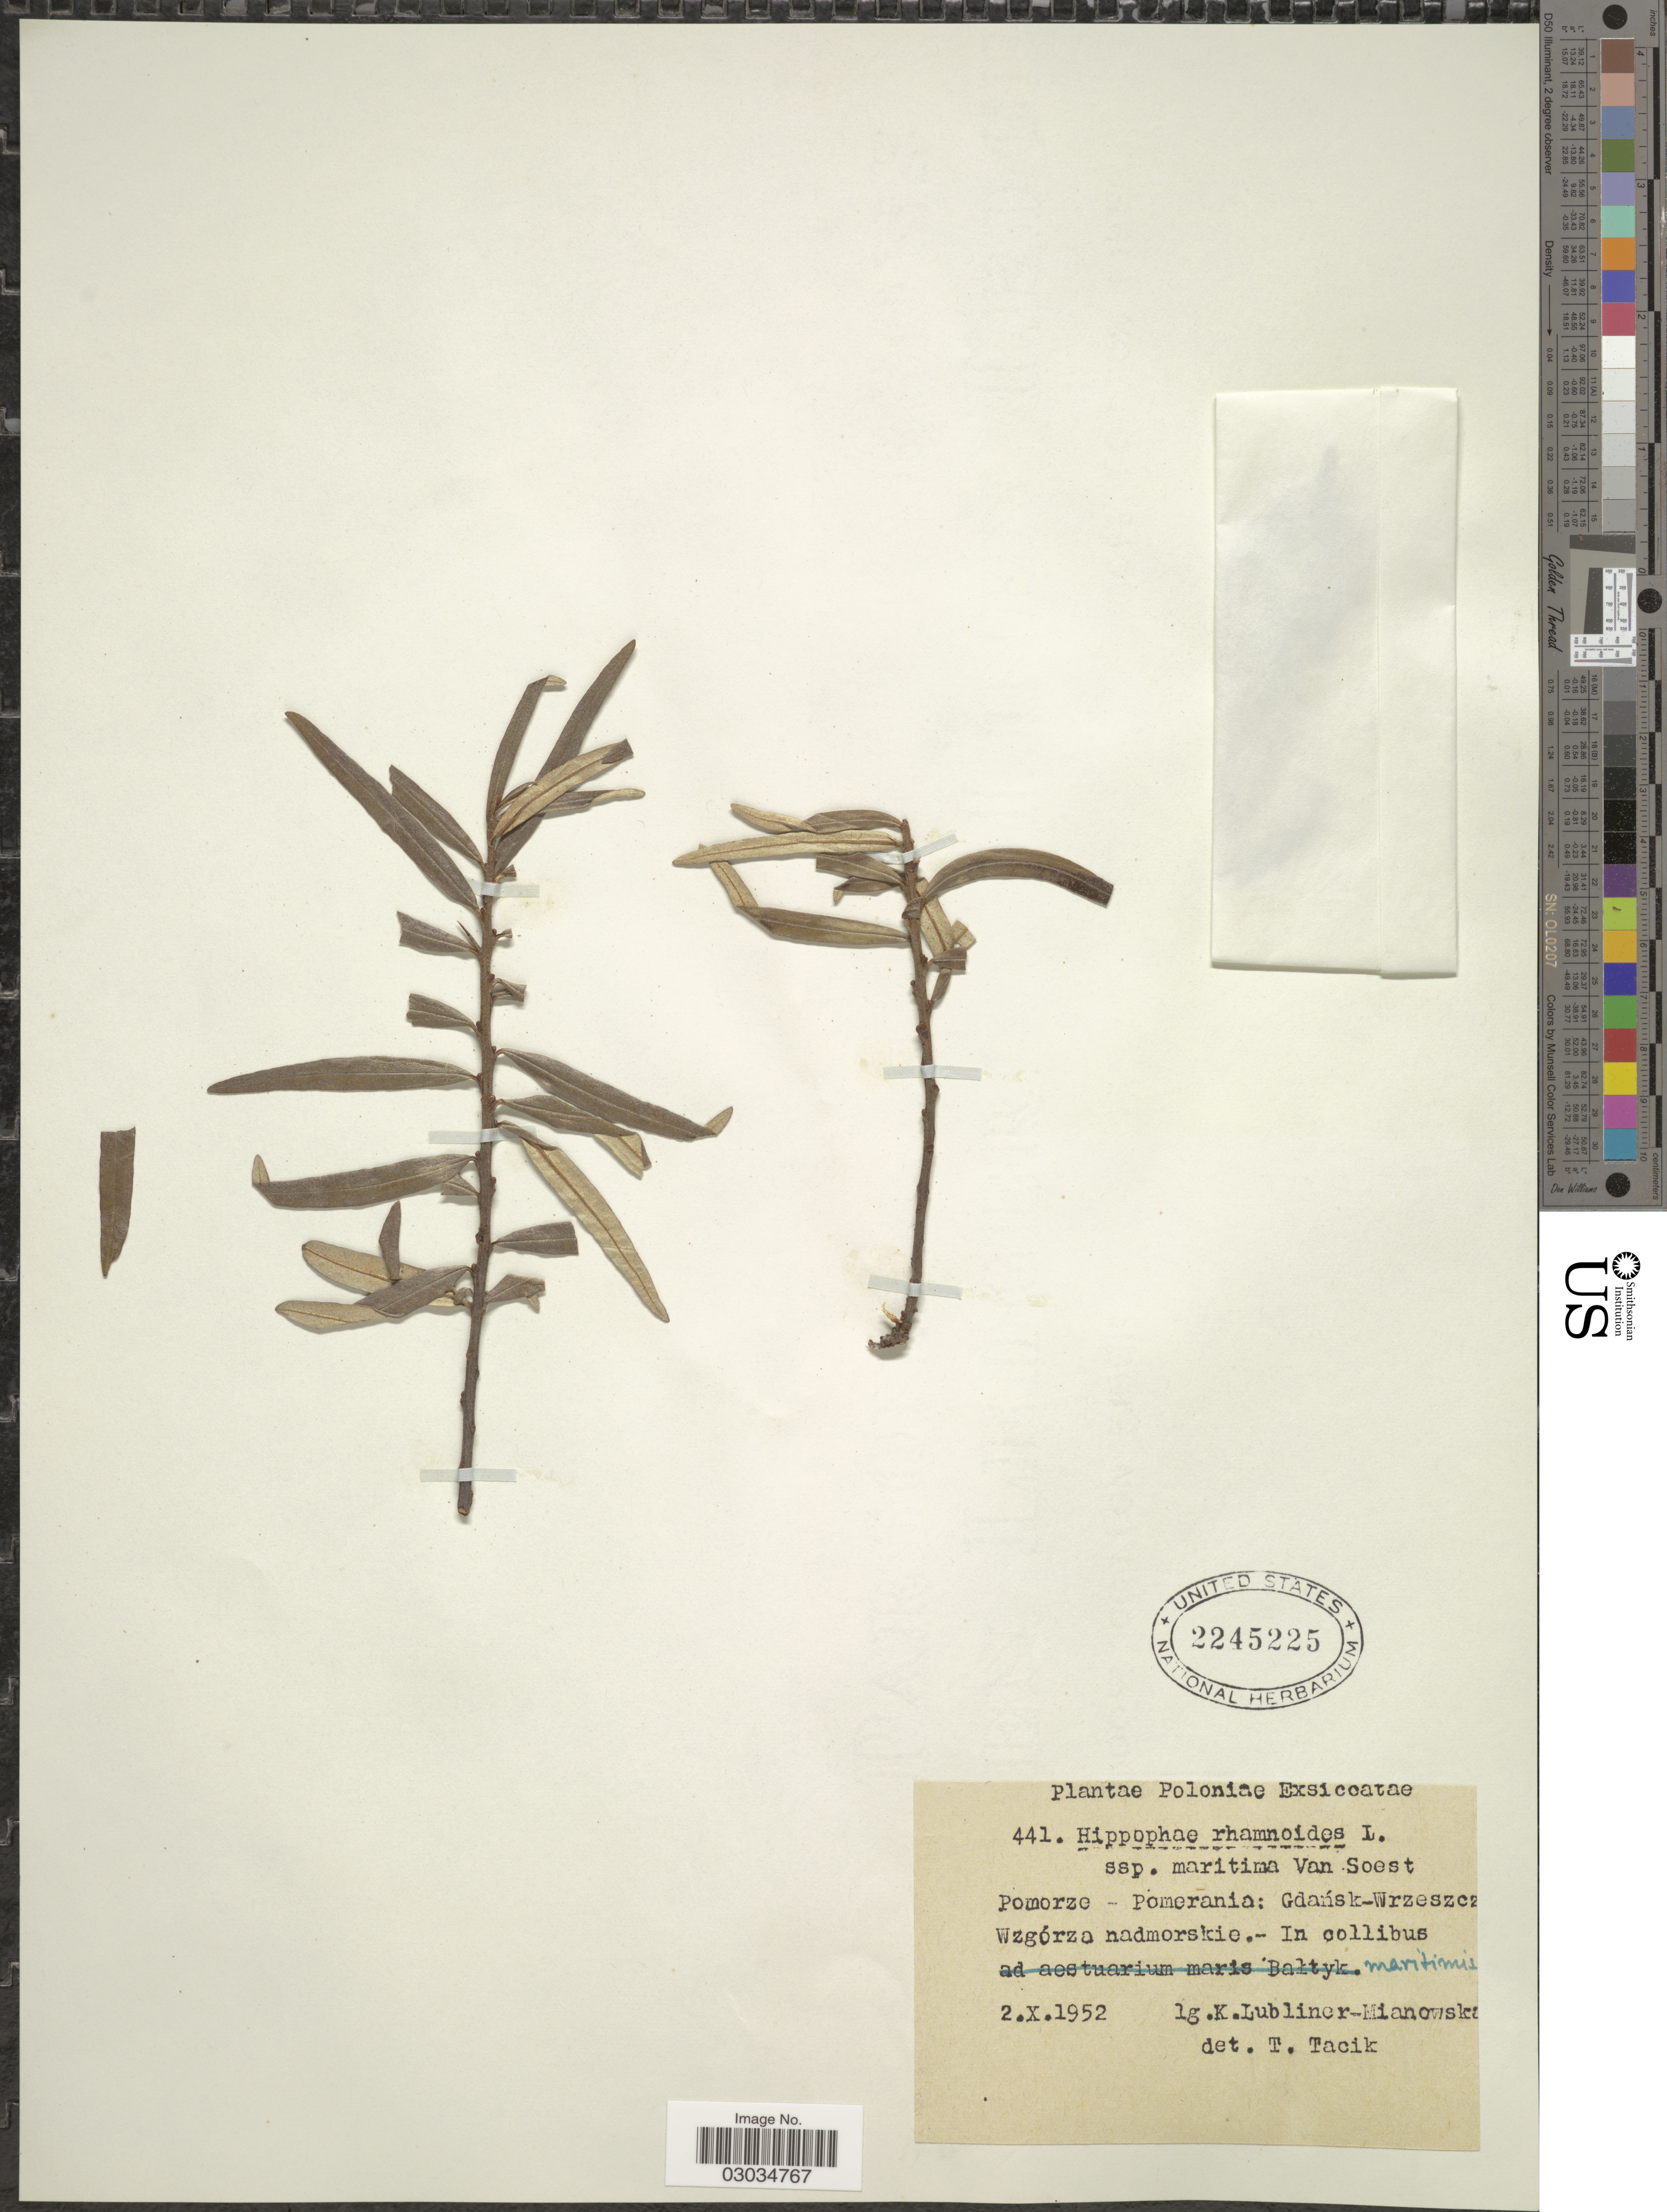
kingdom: Plantae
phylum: Tracheophyta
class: Magnoliopsida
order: Rosales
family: Elaeagnaceae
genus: Hippophae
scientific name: Hippophae rhamnoides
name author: L.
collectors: K. Lubliner-Mianowska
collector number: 441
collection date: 1952-10-02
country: Poland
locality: Pomorze - Pomerania: Gdansk-Wrzeszcz Wzgórza nadmorskie.- In collibus Maritimis.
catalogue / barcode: US 2245225